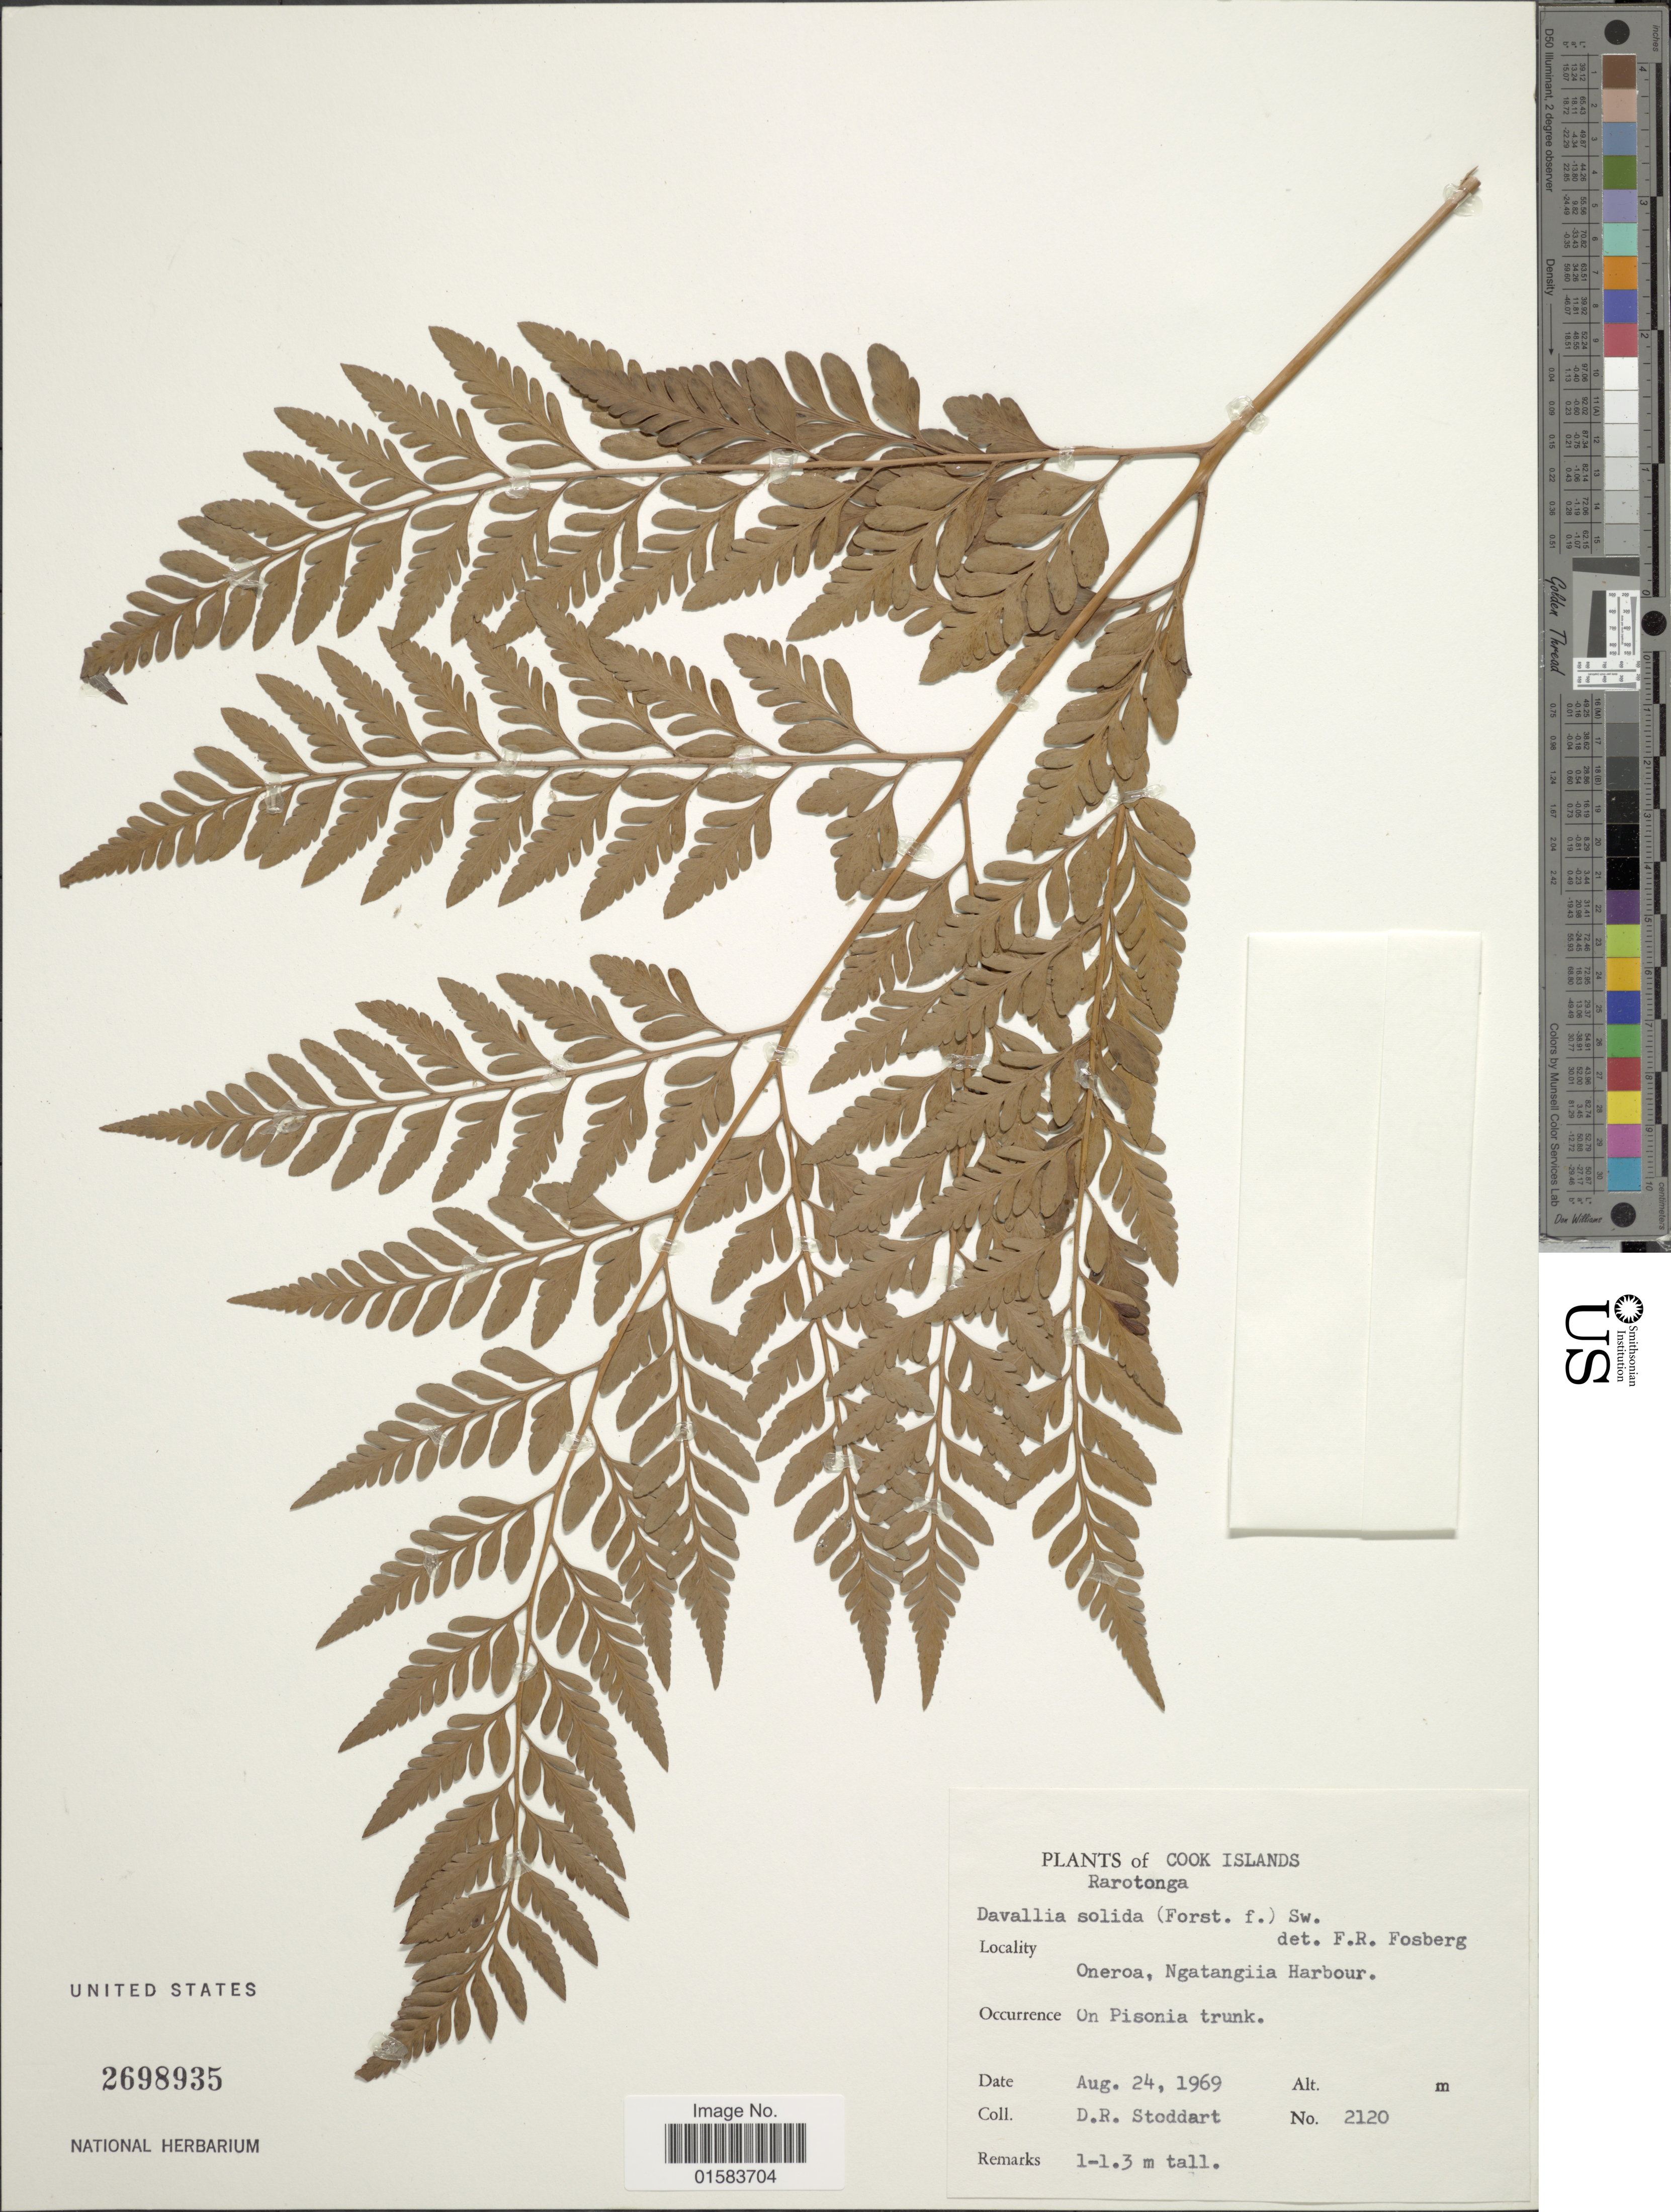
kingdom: Plantae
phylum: Tracheophyta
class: Polypodiopsida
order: Polypodiales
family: Davalliaceae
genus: Davallia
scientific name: Davallia solida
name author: (G. Forst.) Sw.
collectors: D. R. Stoddart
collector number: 2120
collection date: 1969-08-24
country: Cook Islands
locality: Oneroa, Ngatangiia Harbour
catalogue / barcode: US 2698935